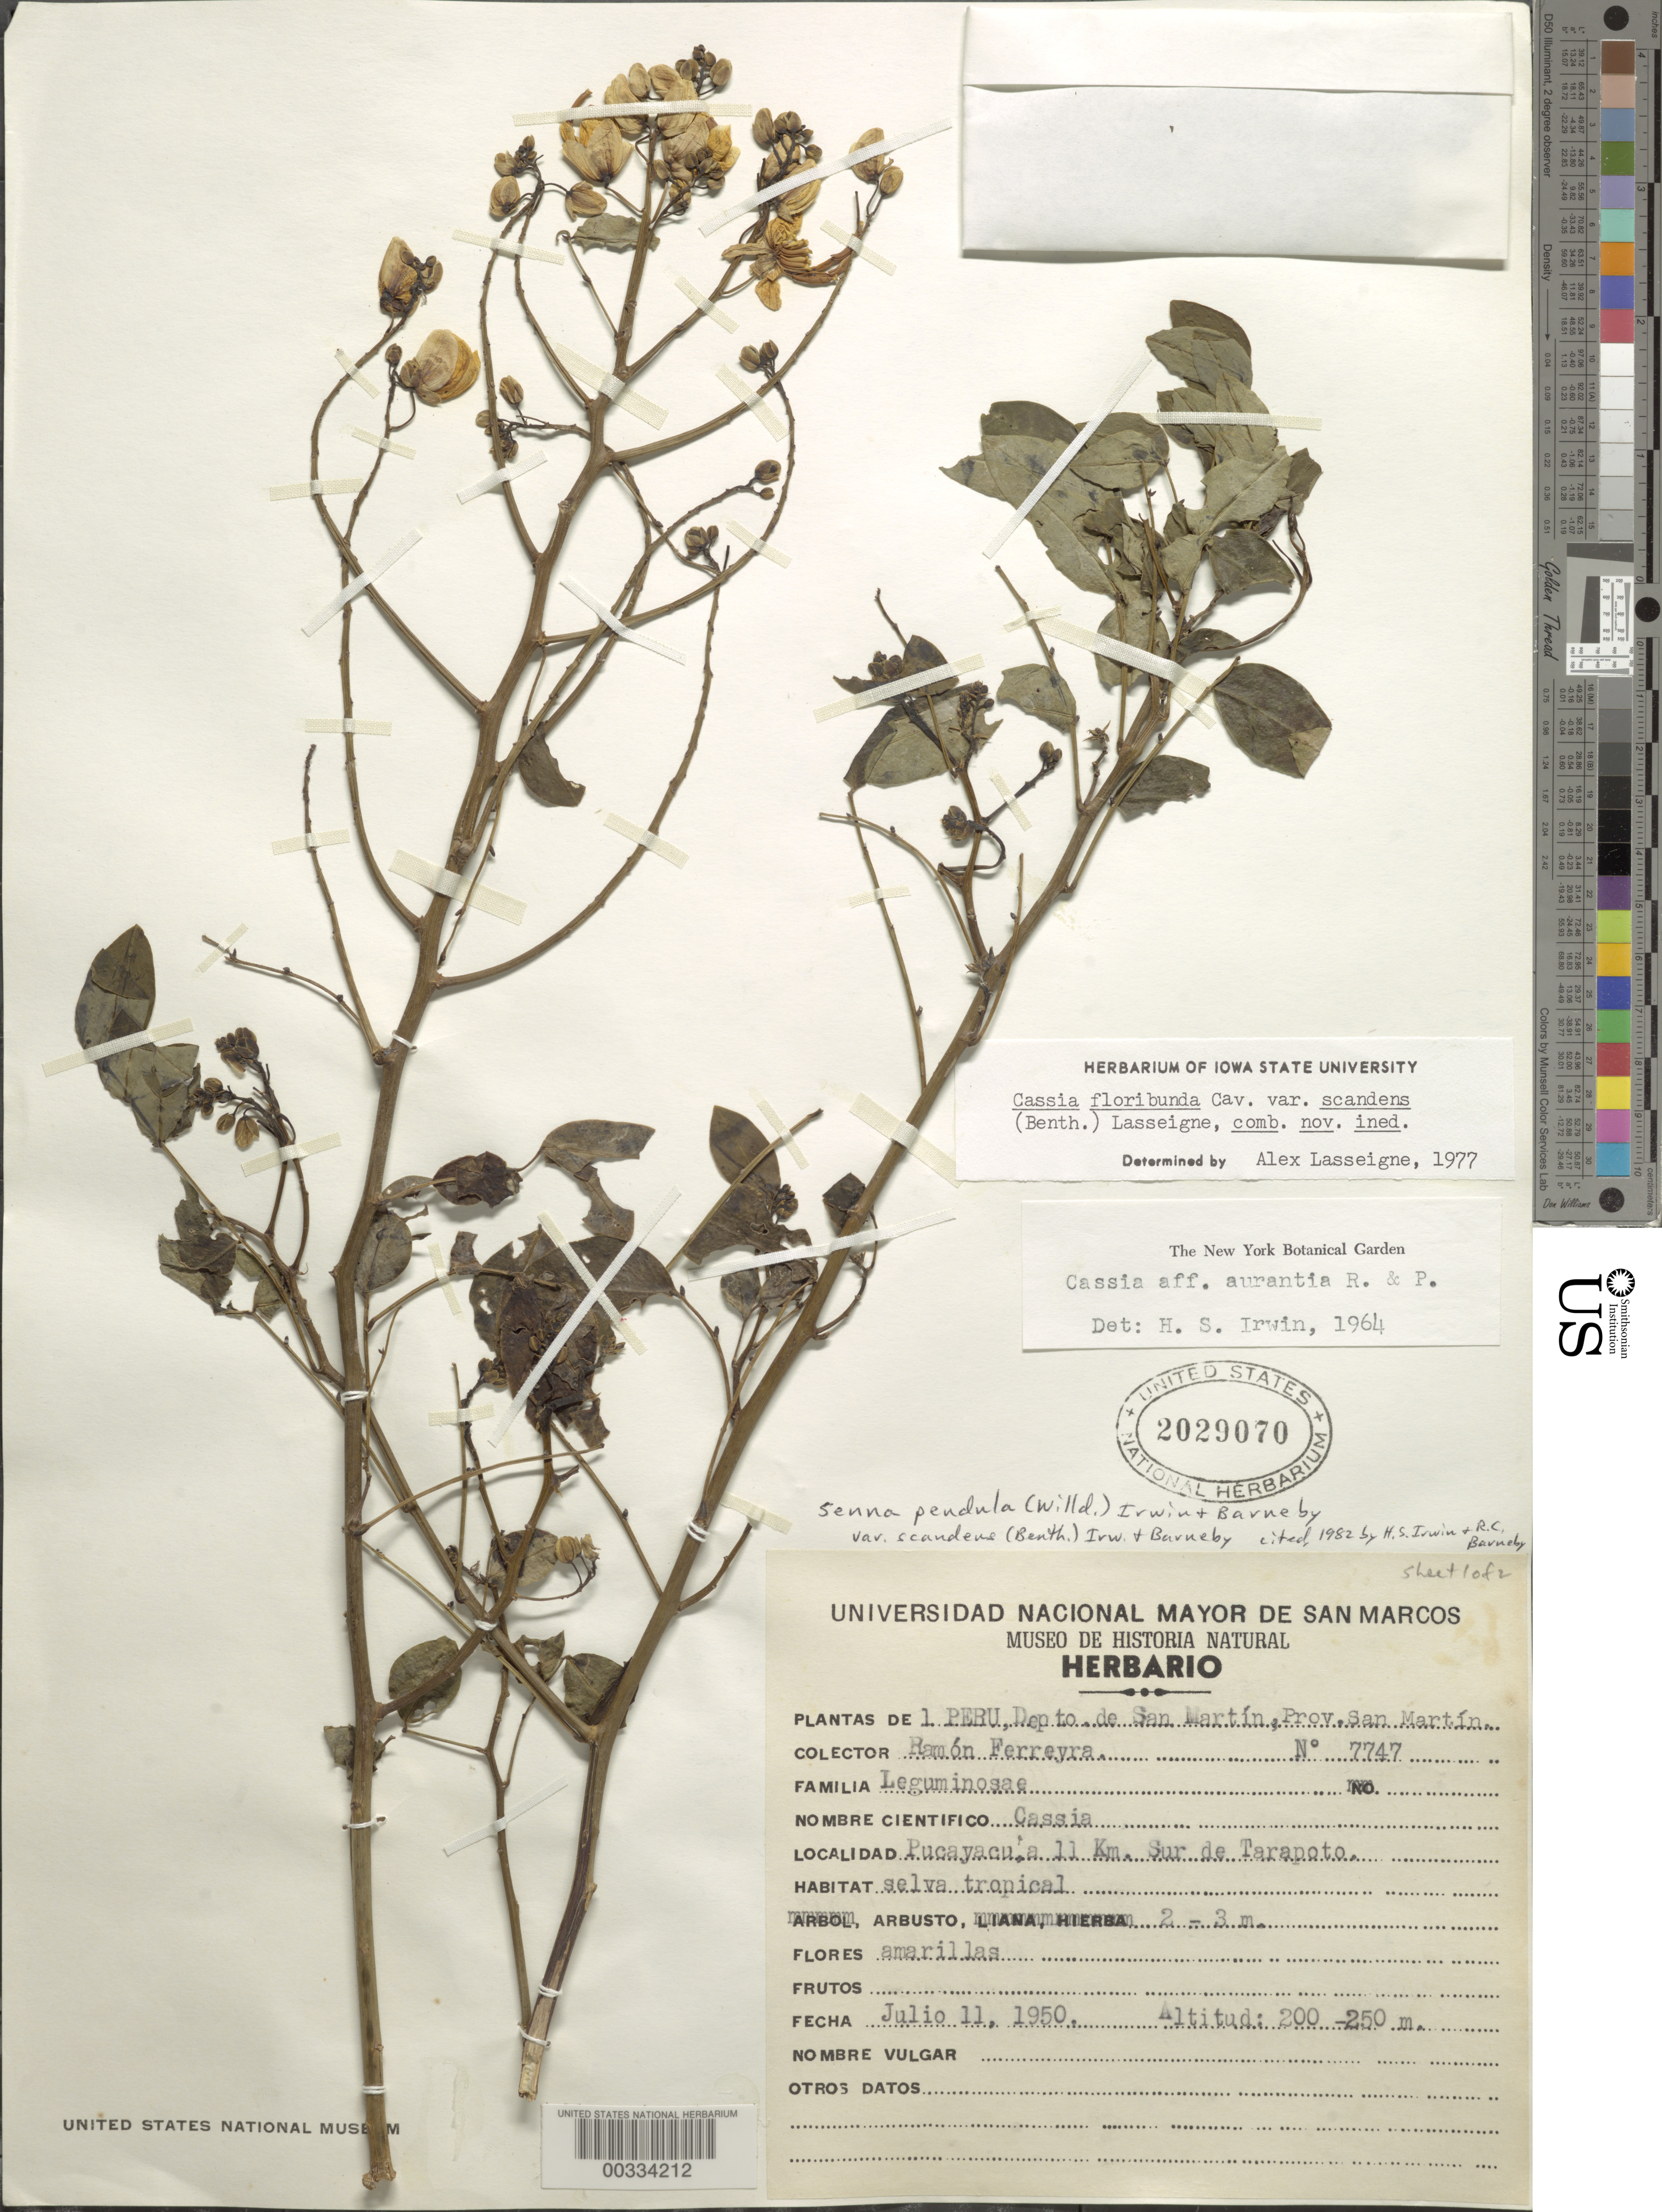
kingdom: Plantae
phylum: Tracheophyta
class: Magnoliopsida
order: Fabales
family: Fabaceae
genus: Senna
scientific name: Senna pendula var. scandens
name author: (Benth.) H.S. Irwin & Barneby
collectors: R. A. Ferreyra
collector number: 7747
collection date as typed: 11 Jul 1950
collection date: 1950-07-11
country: Peru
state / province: San Martín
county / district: San Martín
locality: Pucayacu, 11 km from tarapoto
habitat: Tropical forest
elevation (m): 300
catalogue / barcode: US 2029070